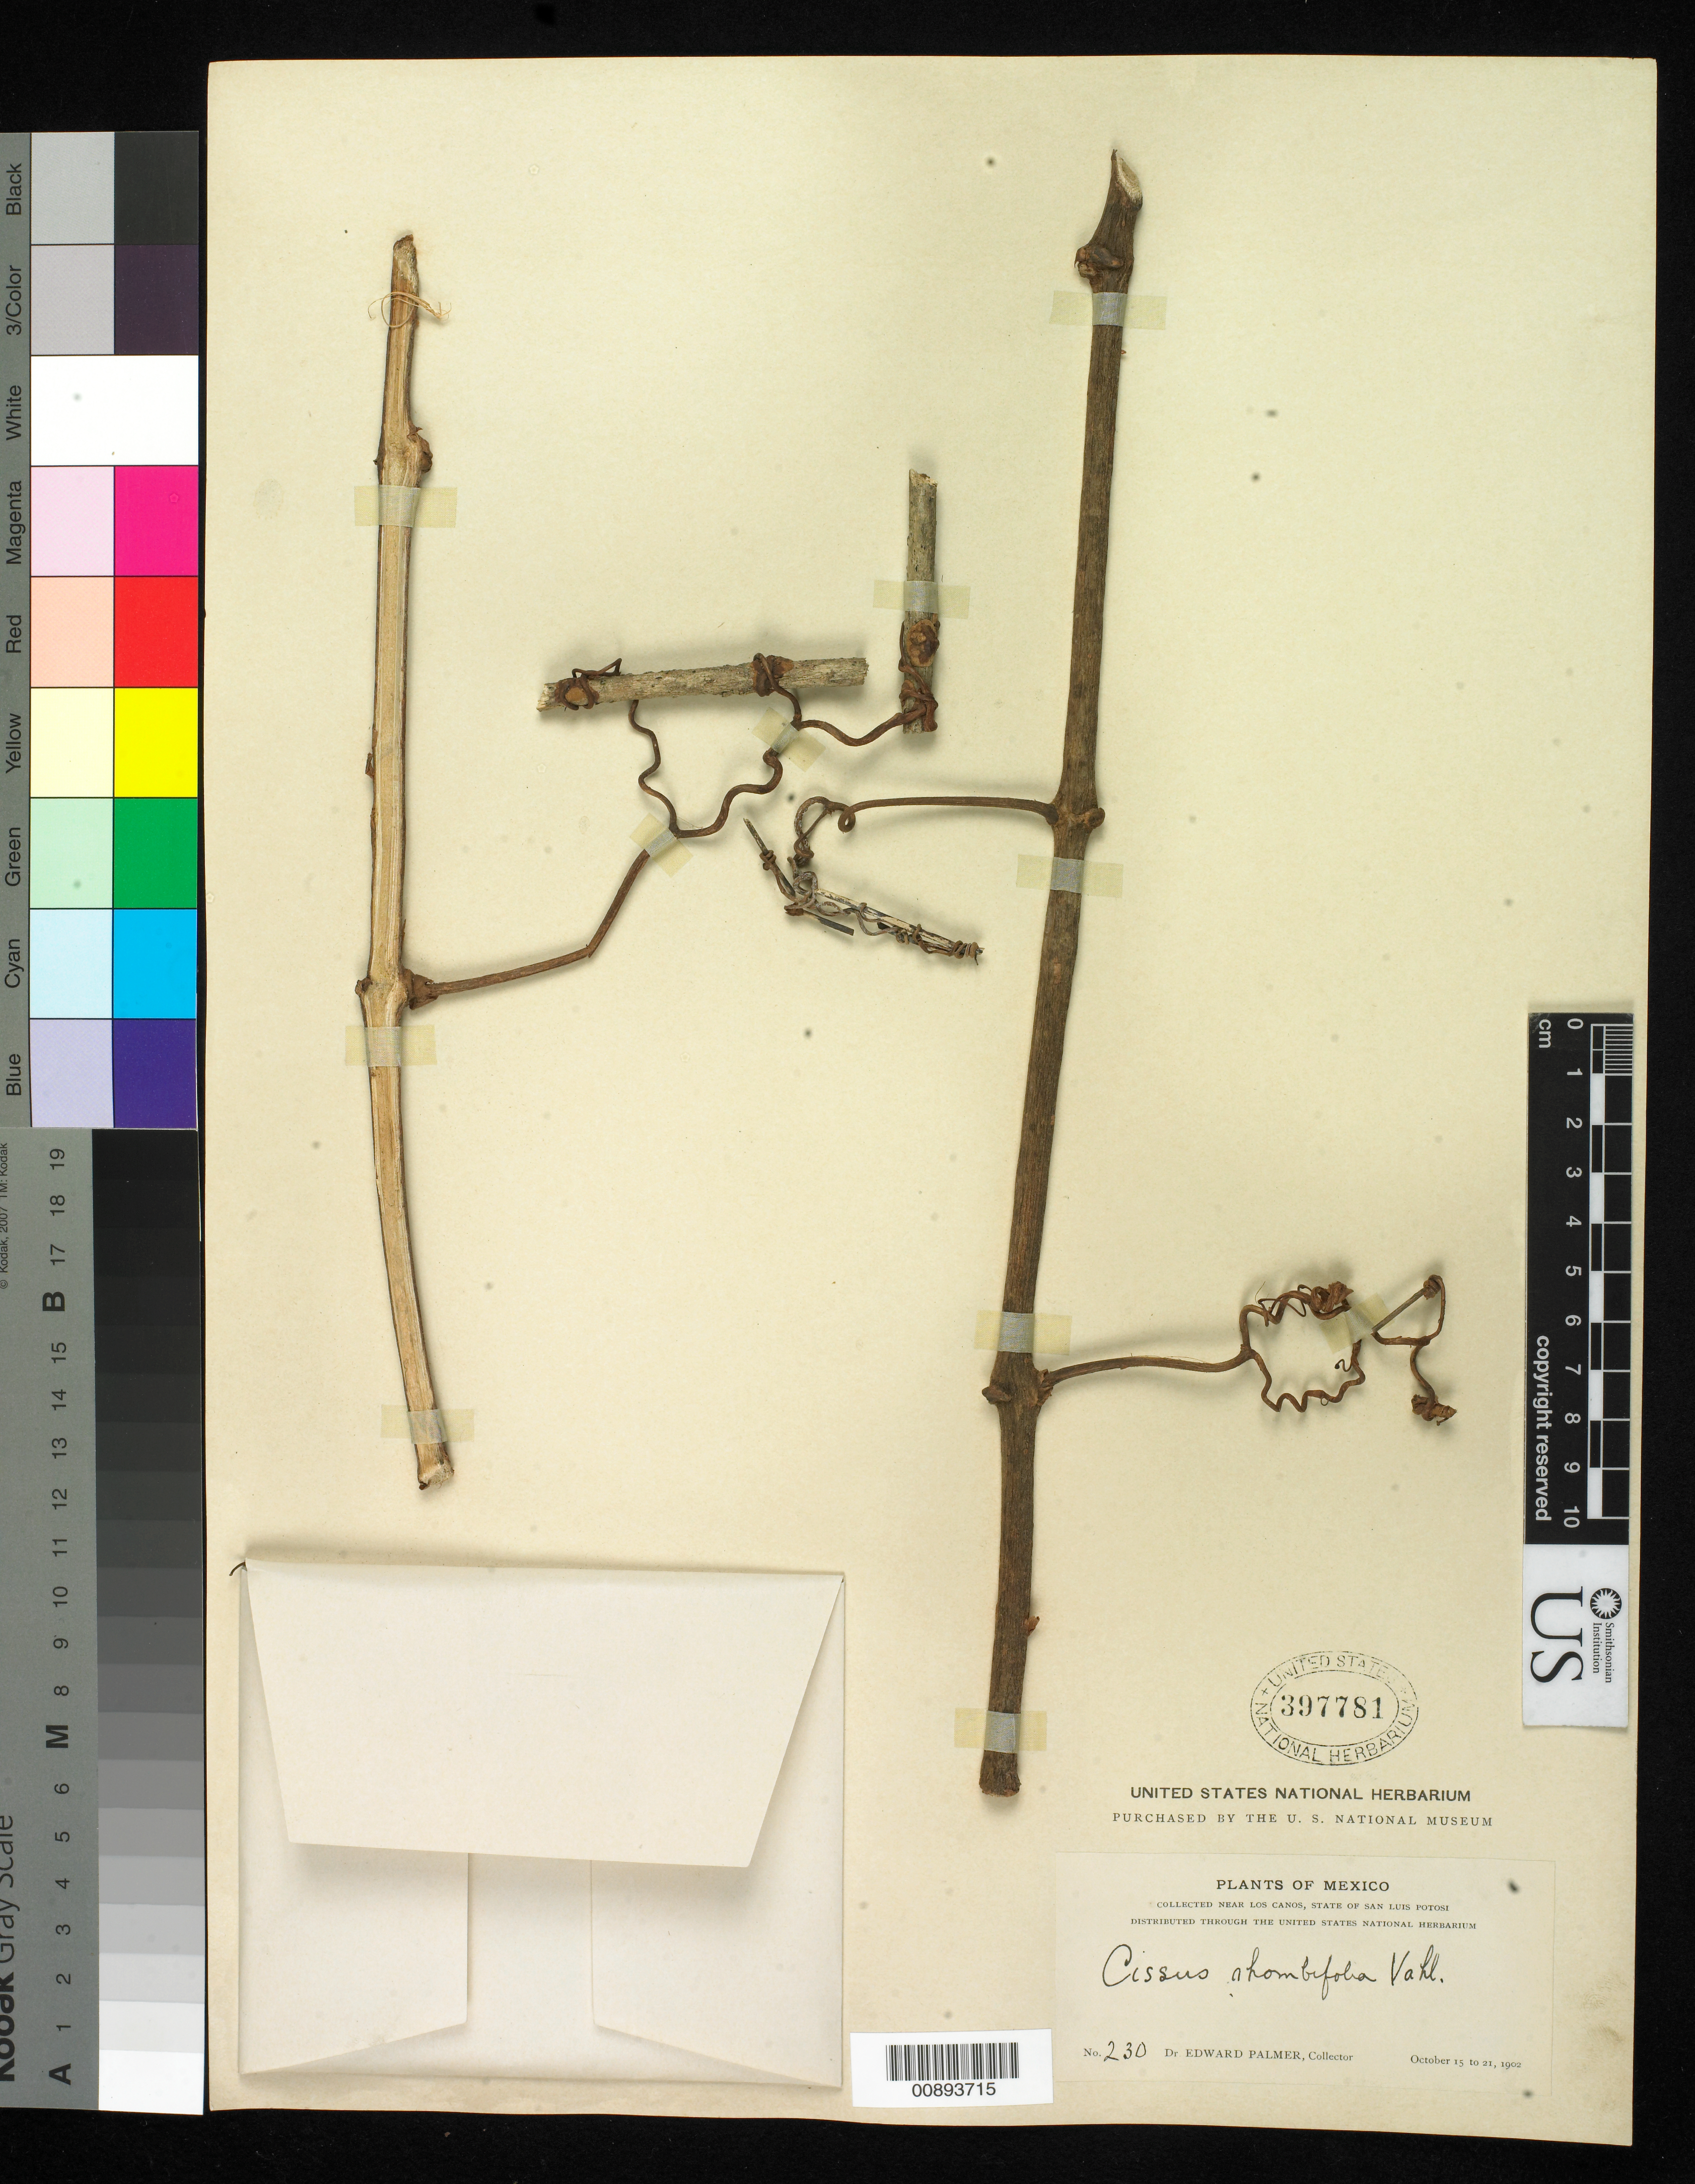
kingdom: Plantae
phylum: Tracheophyta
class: Magnoliopsida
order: Vitales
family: Vitaceae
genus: Cissus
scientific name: Cissus rhombifolia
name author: Vahl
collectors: E. Palmer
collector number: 230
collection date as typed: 15 Oct 1902 to 21 Oct 1902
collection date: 1902-10-15/1902-10-21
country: Mexico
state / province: San Luis Potosí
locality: Near Los Canos, San Luis Potosí.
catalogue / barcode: US 397781